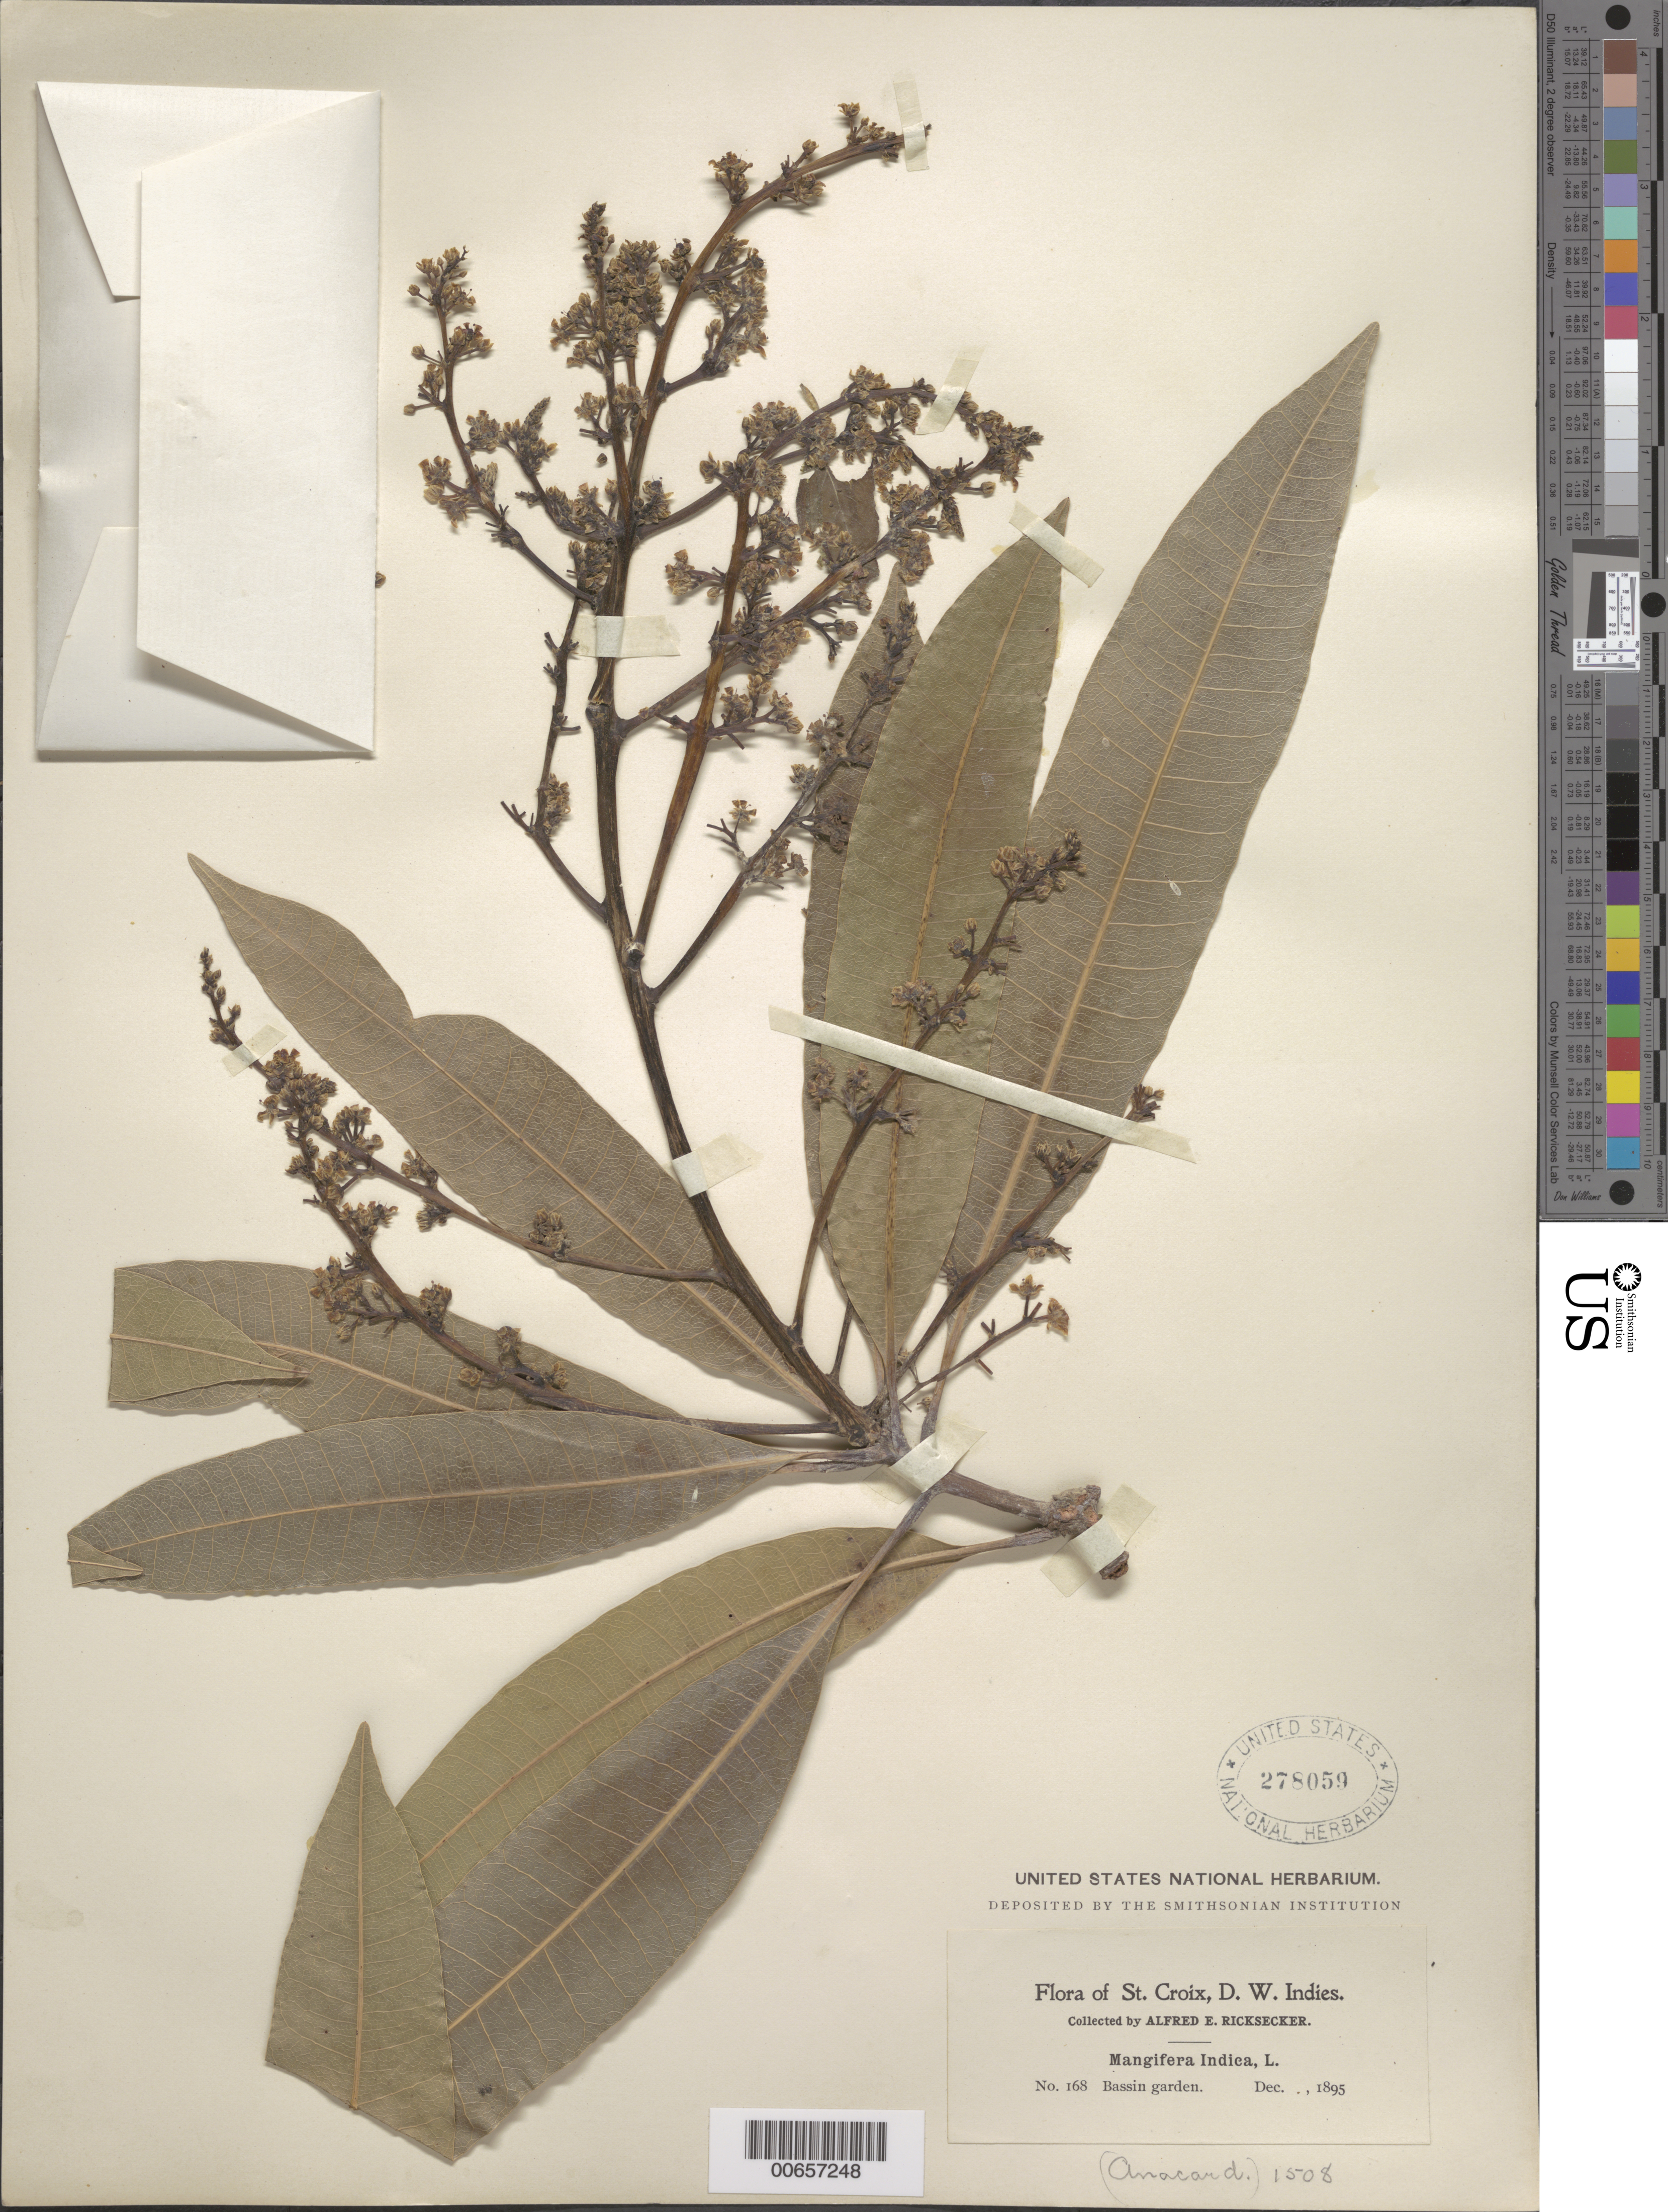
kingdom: Plantae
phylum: Tracheophyta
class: Magnoliopsida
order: Sapindales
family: Anacardiaceae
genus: Mangifera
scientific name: Mangifera indica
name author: L.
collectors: A. E. Ricksecker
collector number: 168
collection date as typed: Dec 1895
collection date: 1895-12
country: U.S. Virgin Islands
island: St. Croix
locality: Bassin Garden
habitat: Garden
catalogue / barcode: US 278059